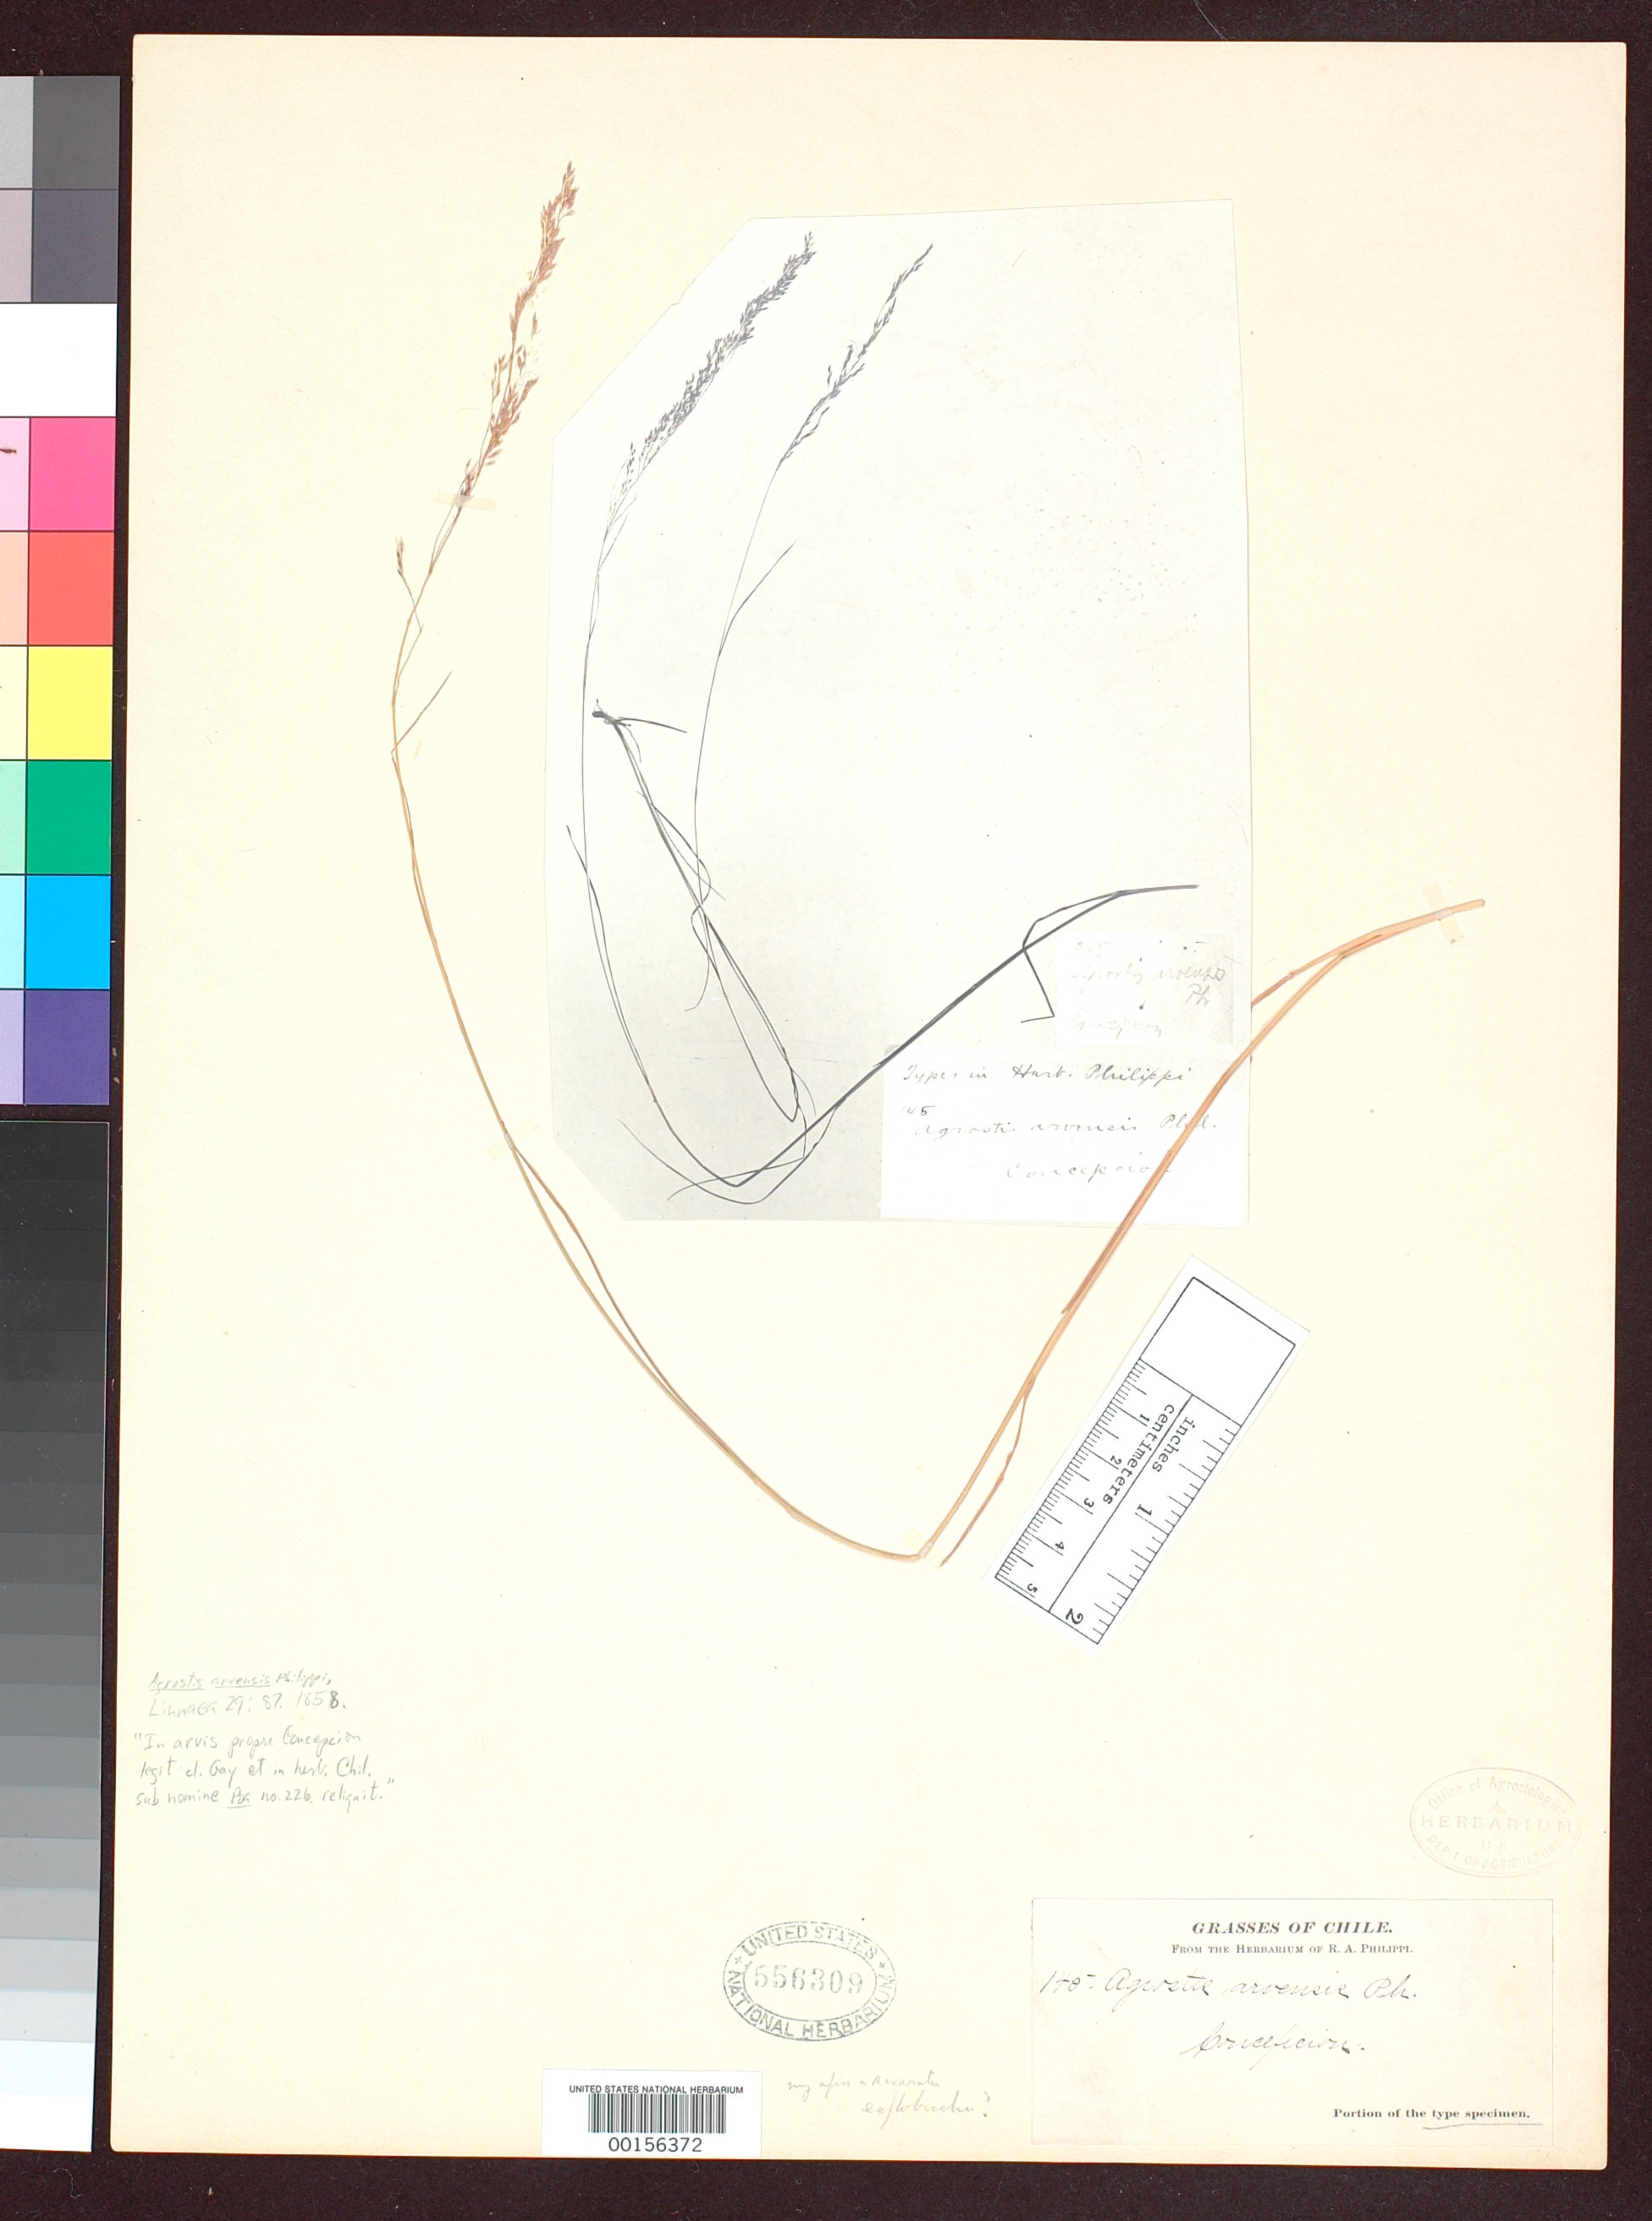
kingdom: Plantae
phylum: Tracheophyta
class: Liliopsida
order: Poales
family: Poaceae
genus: Agrostis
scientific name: Agrostis arvensis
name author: Phil.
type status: Type Fragment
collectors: R. A. Philippi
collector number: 145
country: Chile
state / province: Bio-Bío (VIII)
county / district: Concepción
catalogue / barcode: US 556309